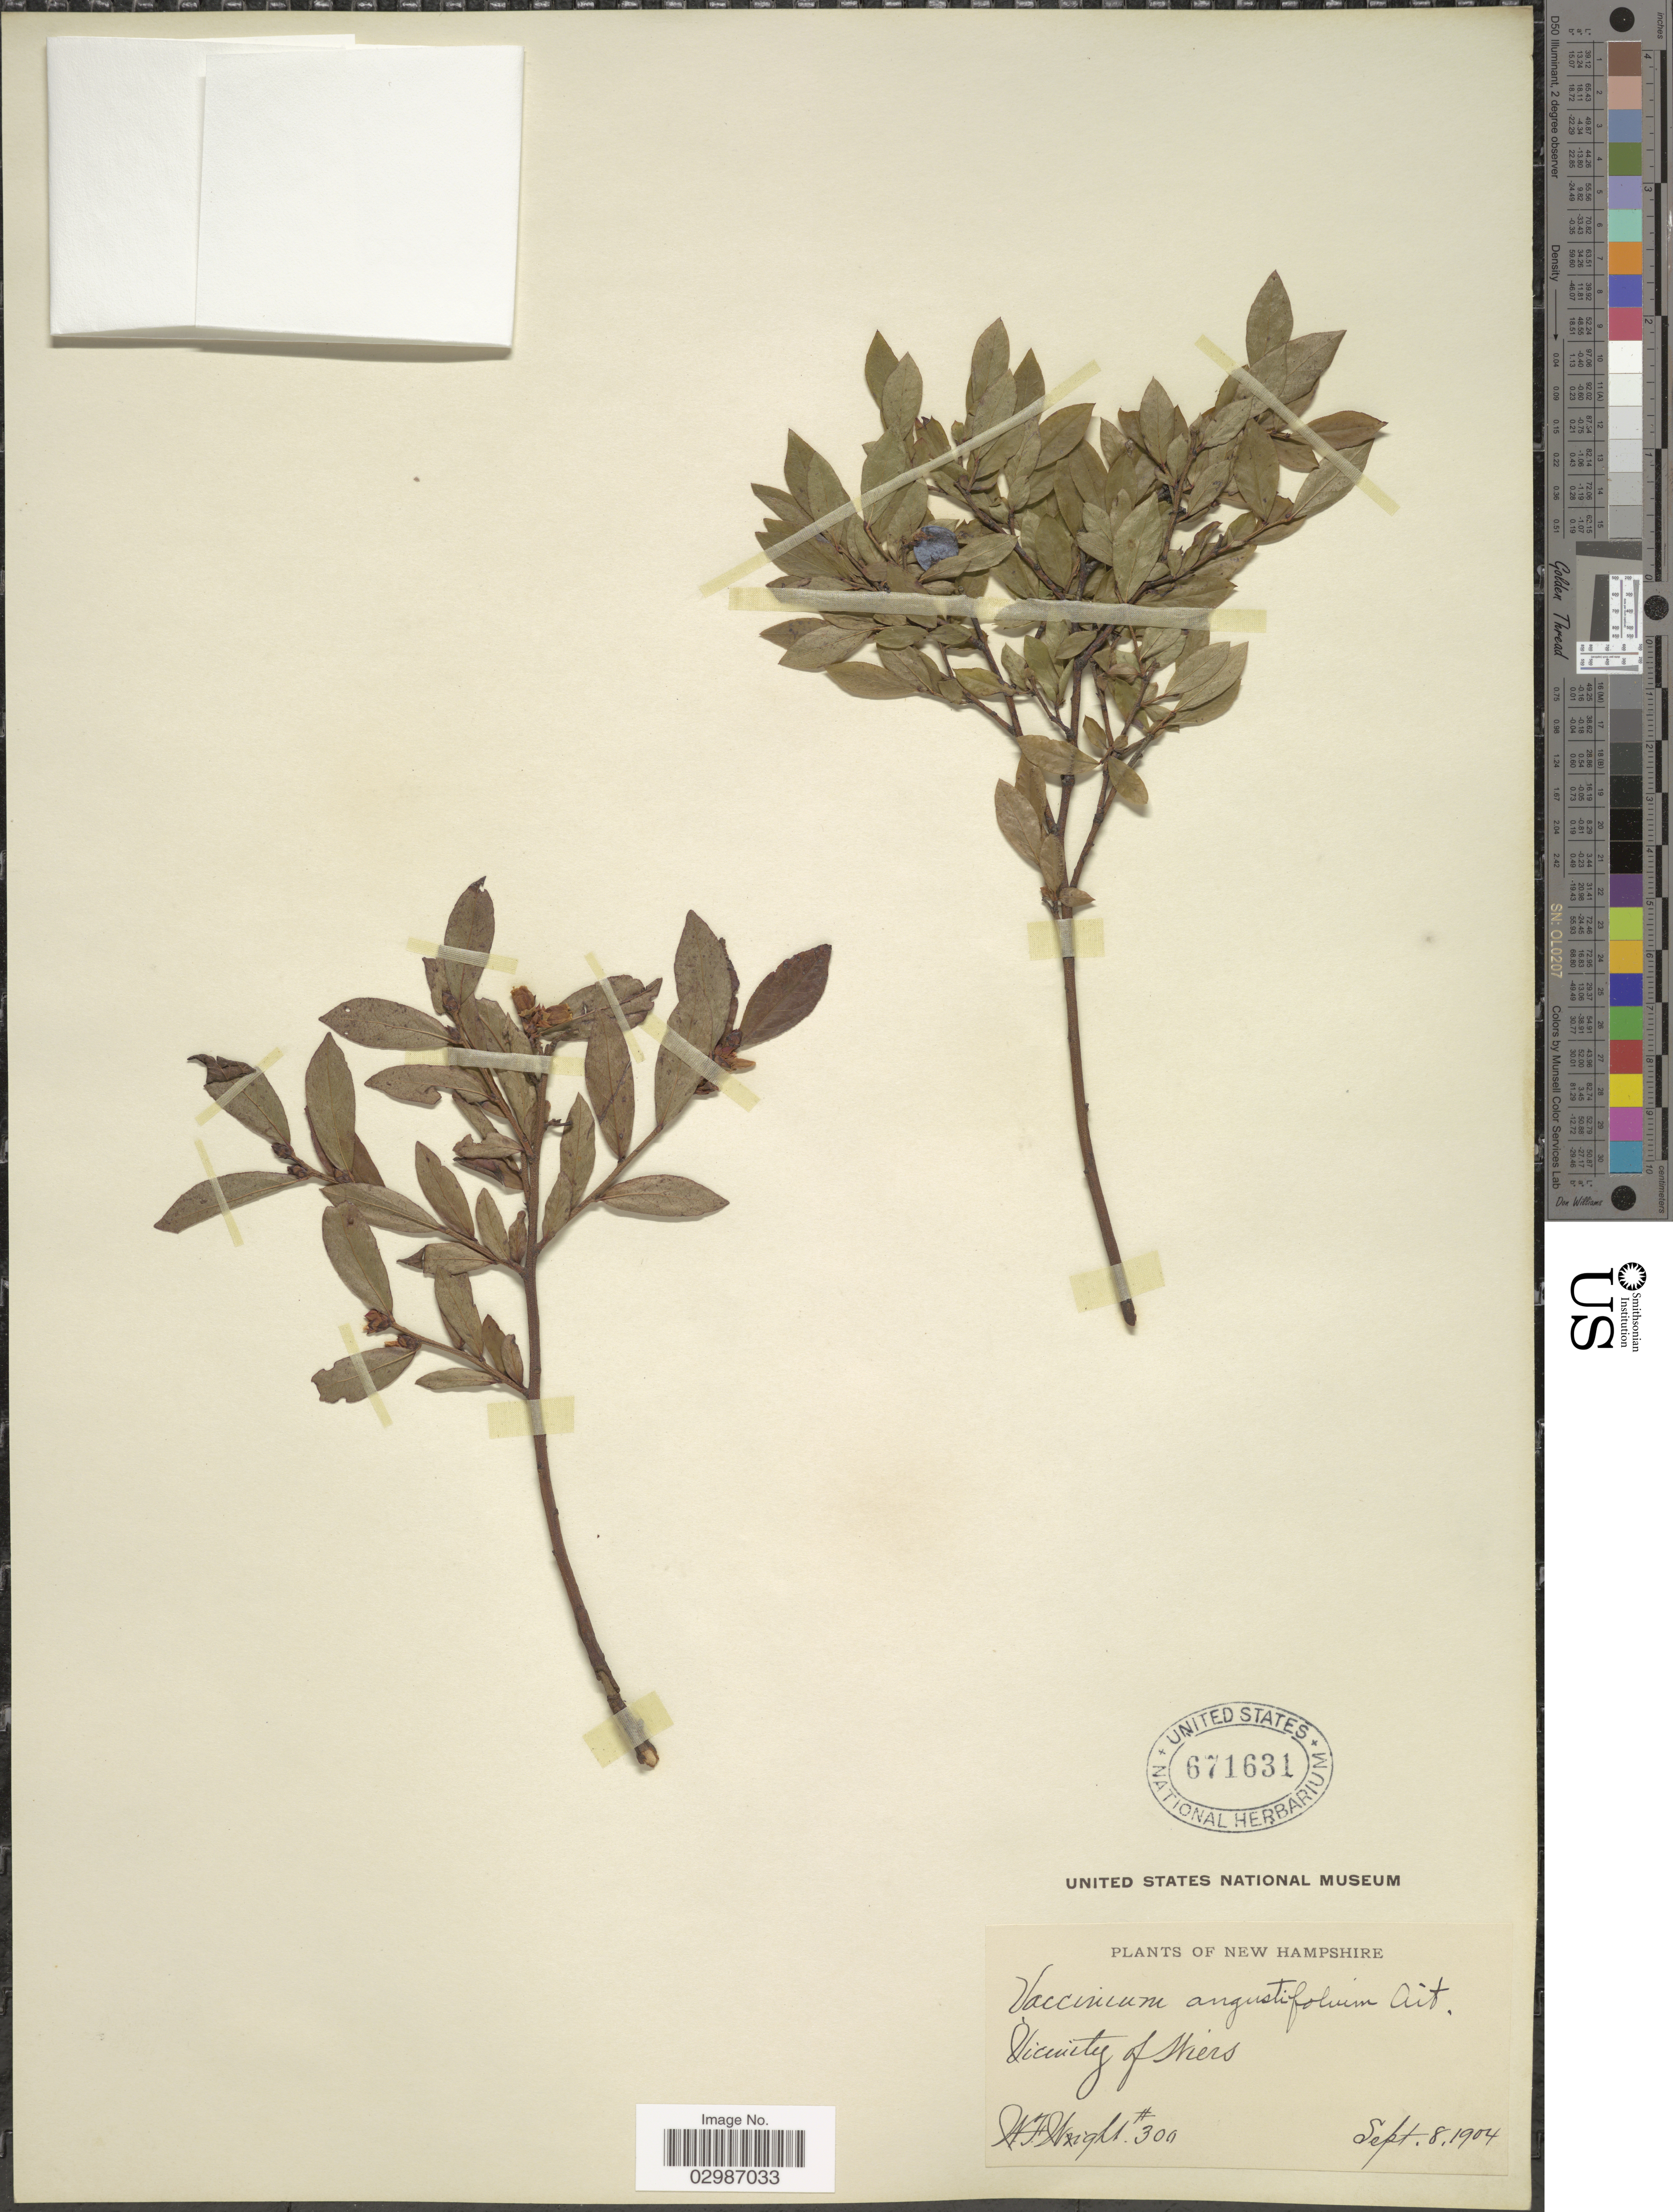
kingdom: Plantae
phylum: Tracheophyta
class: Magnoliopsida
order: Ericales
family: Ericaceae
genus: Vaccinium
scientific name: Vaccinium angustifolium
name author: Aiton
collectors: W. F. Wright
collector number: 300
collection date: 1904-09-08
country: United States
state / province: New Hampshire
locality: Vicinity of Weirs.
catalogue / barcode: US 671631